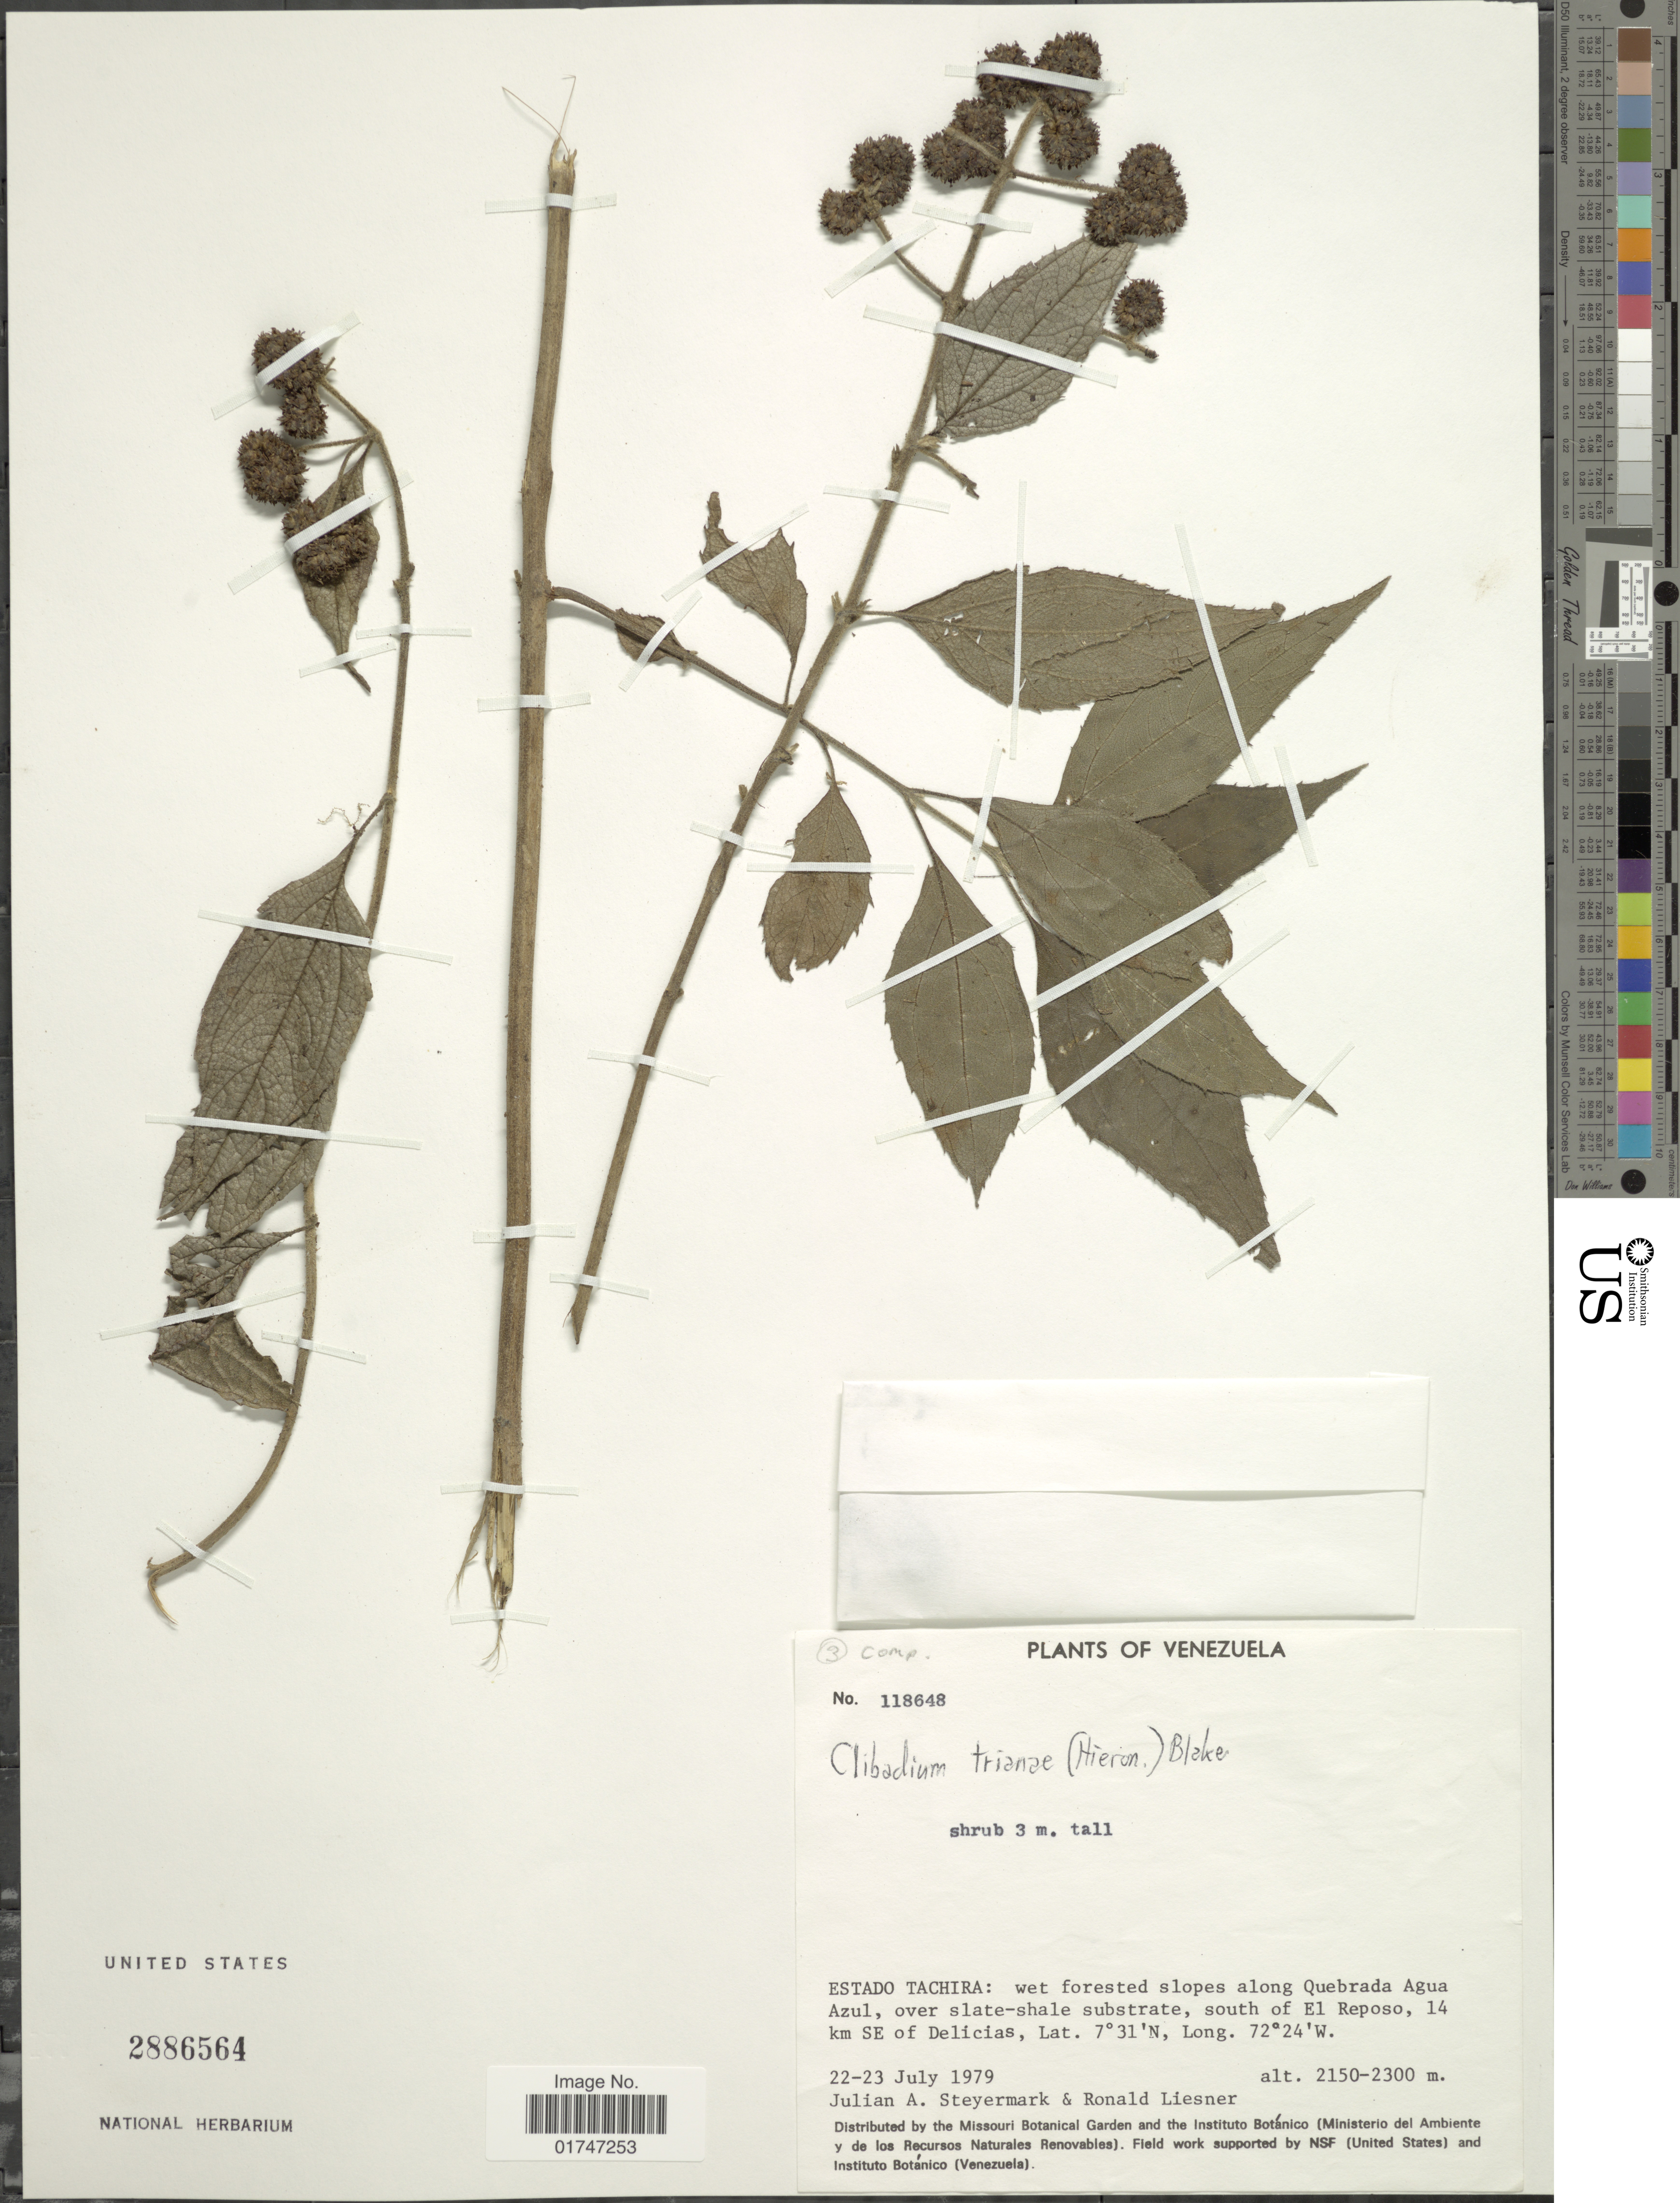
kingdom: Plantae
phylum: Tracheophyta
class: Magnoliopsida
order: Asterales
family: Asteraceae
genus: Clibadium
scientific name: Clibadium trianae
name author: (Hieron.) S.F. Blake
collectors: J. Steyermark & R. L. Liesner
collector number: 118648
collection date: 1979-07-22/1979-07-23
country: Venezuela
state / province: Tachira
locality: Estado Tachira: wet forested slopes along Quebrada Agua Azul, over slate-shale substrate, south of El Reposo, 14 km SE of Delicias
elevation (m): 2150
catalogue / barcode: US 2886564